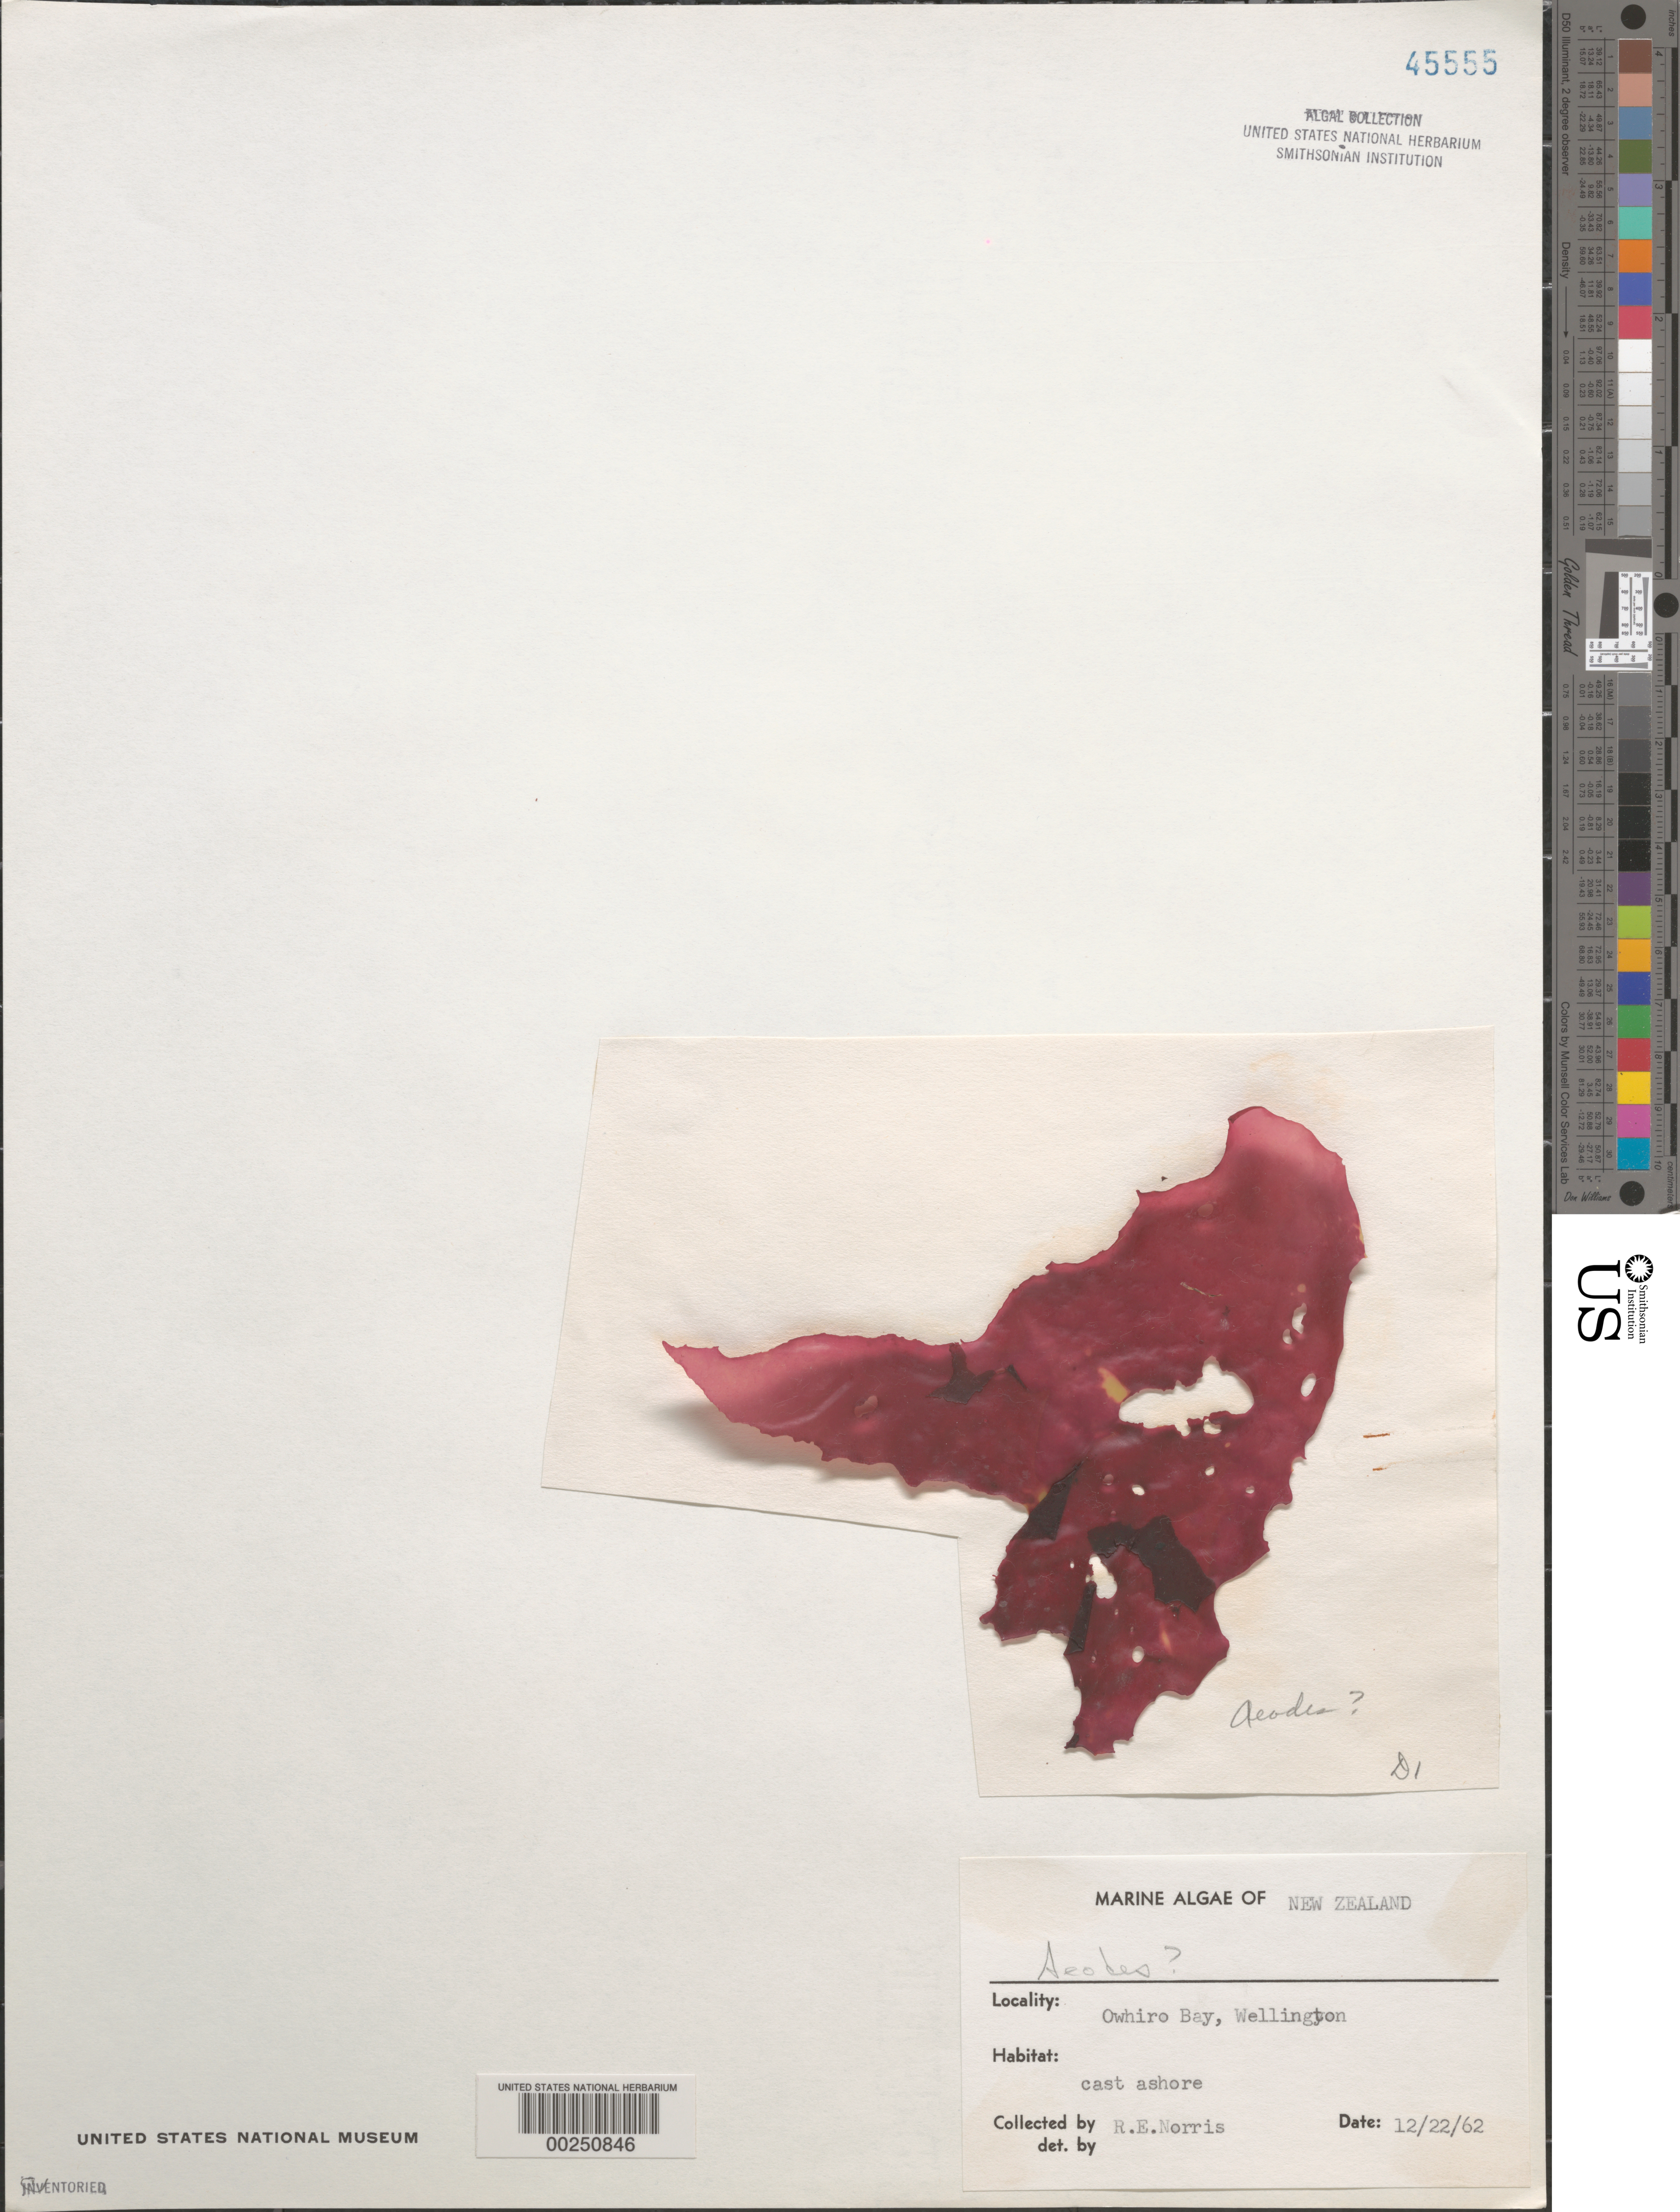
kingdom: Plantae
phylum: Rhodophyta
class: Florideophyceae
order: Halymeniales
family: Halymeniaceae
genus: Aeodes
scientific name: Aeodes sp.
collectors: R. E. Norris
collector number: D1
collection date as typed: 22 Dec 1962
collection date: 1962-12-22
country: New Zealand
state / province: Wellington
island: North Island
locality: Wellington, Owhiro Bay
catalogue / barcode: US 45555